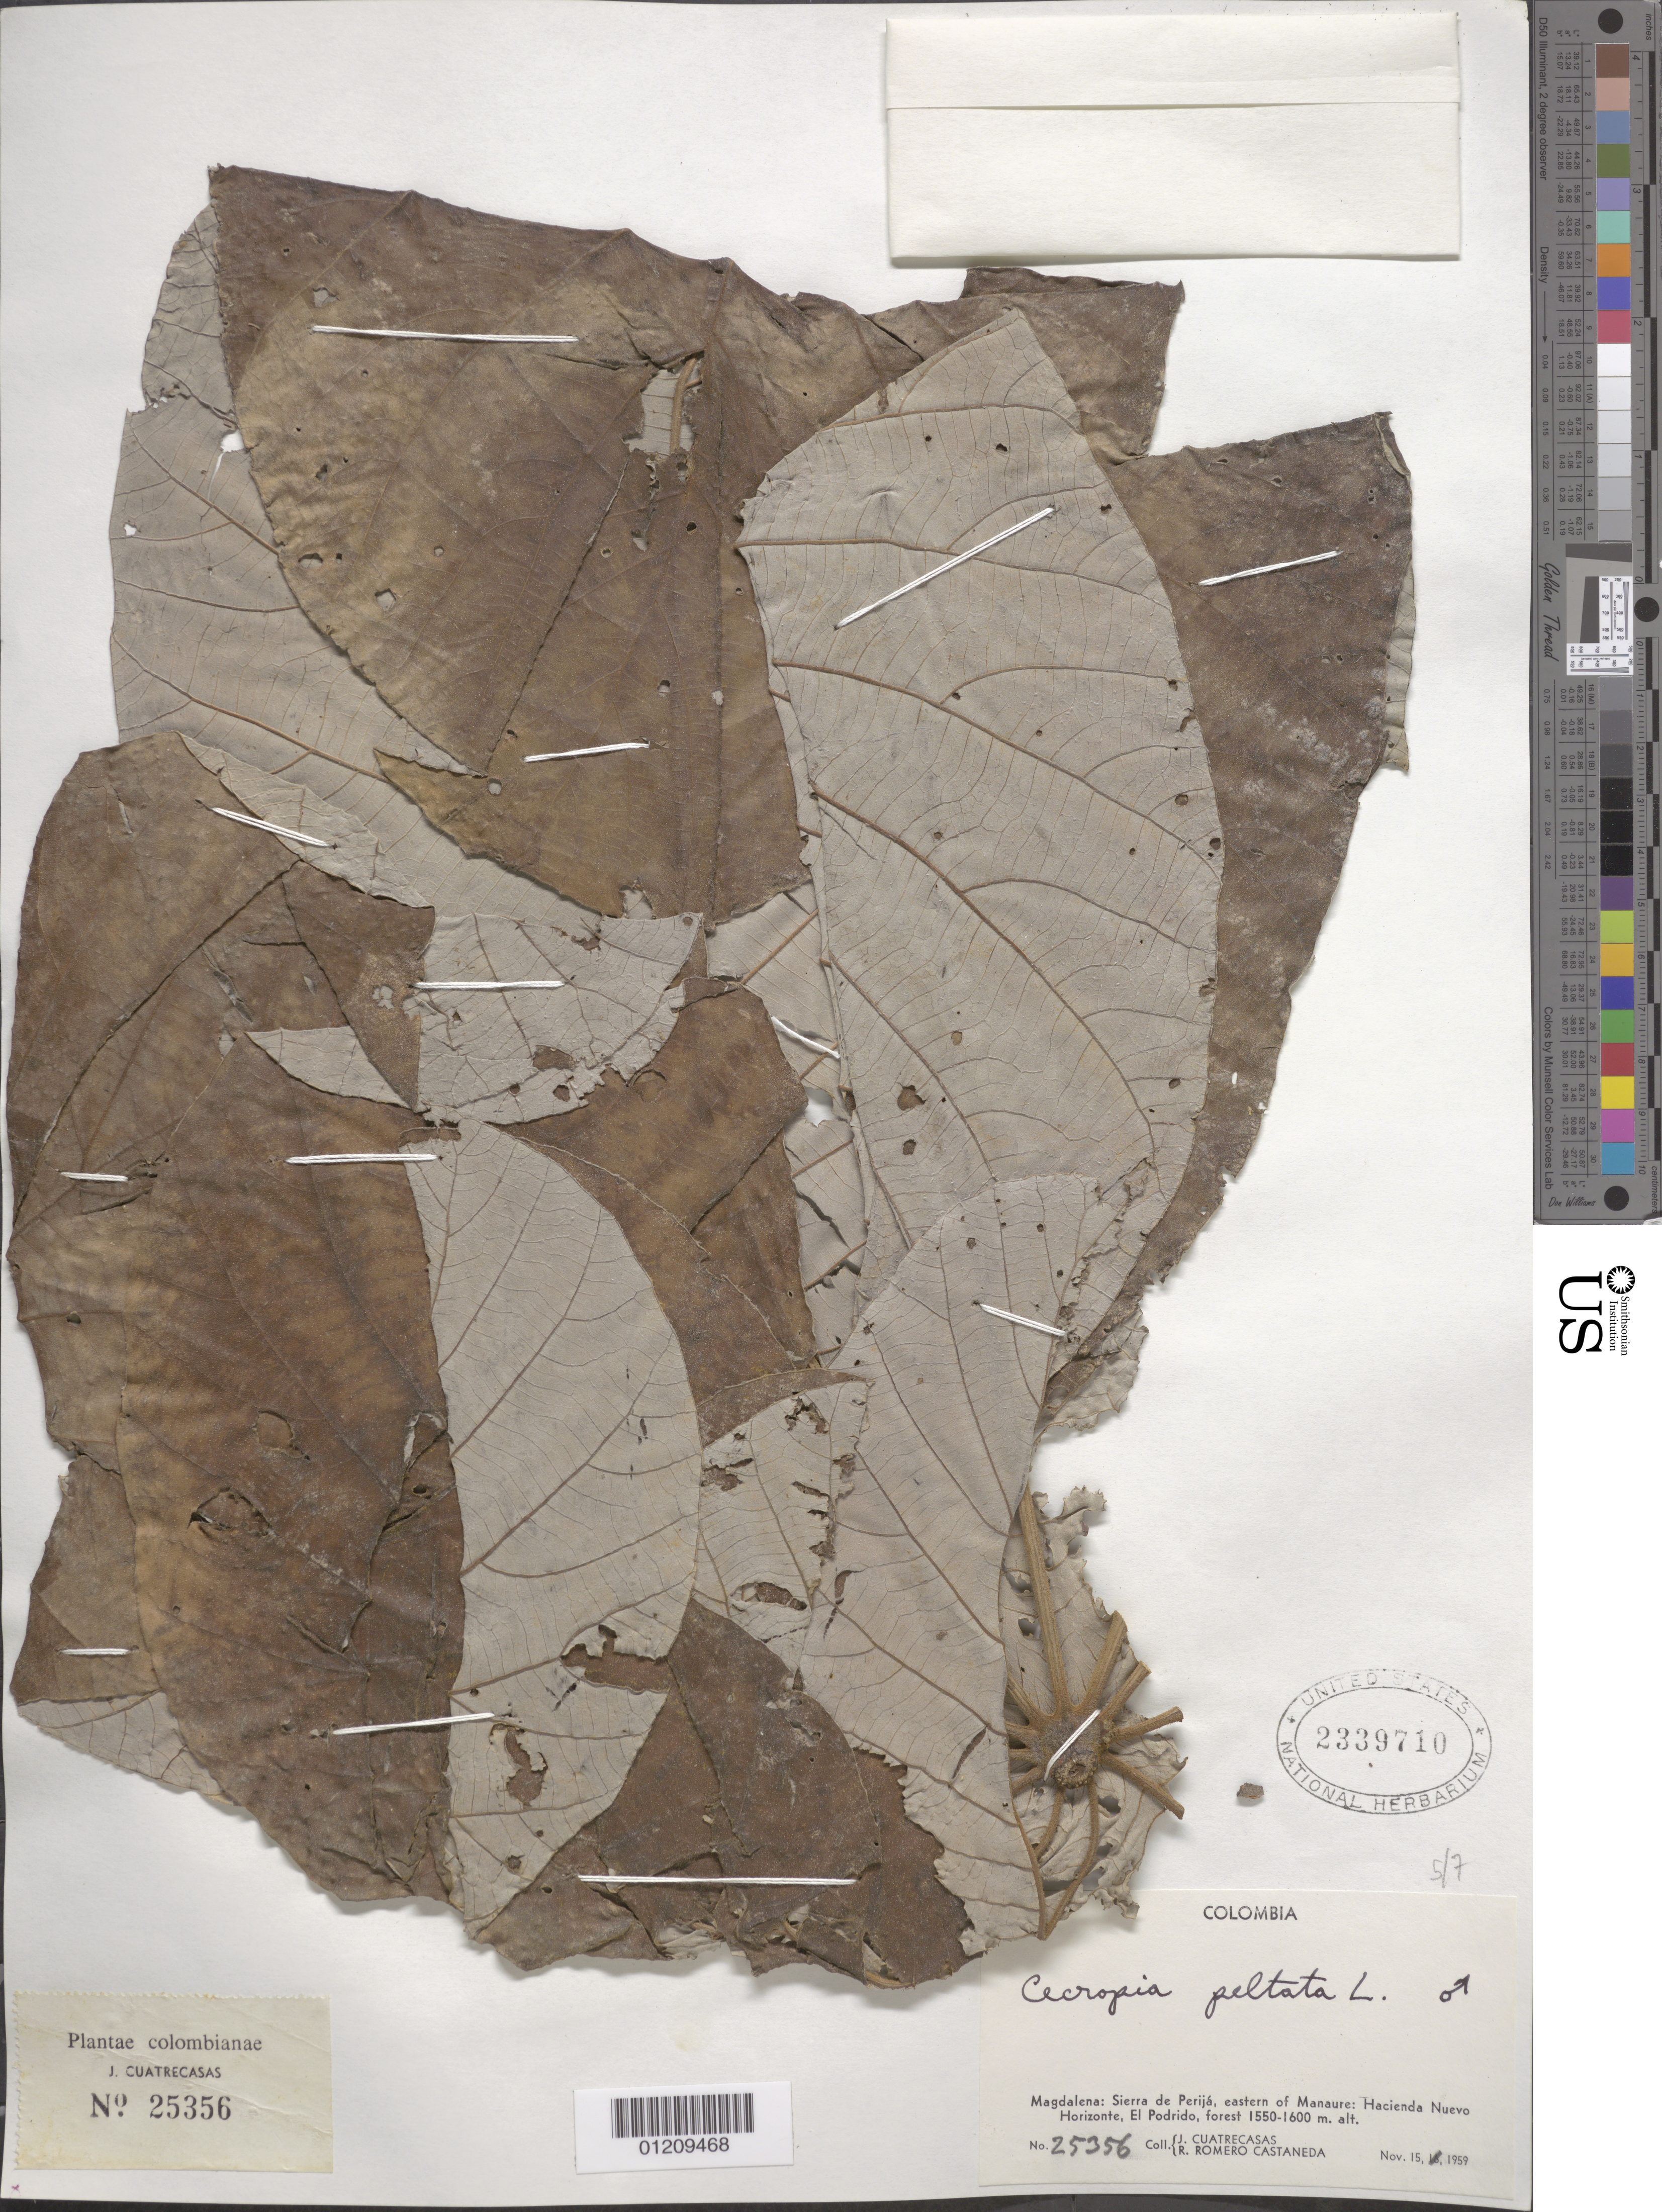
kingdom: Plantae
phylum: Tracheophyta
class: Magnoliopsida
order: Rosales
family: Urticaceae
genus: Cecropia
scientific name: Cecropia peltata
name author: L.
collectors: J. Cuatrecasas & R. Romero Castañeda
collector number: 25356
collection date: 1959-11-15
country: Colombia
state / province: Magdalena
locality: Sierra de Perija, E of Manaure: Hacienda Nuevo Horizonte, El Podrido.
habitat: Forest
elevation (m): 1550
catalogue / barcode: US 2339710